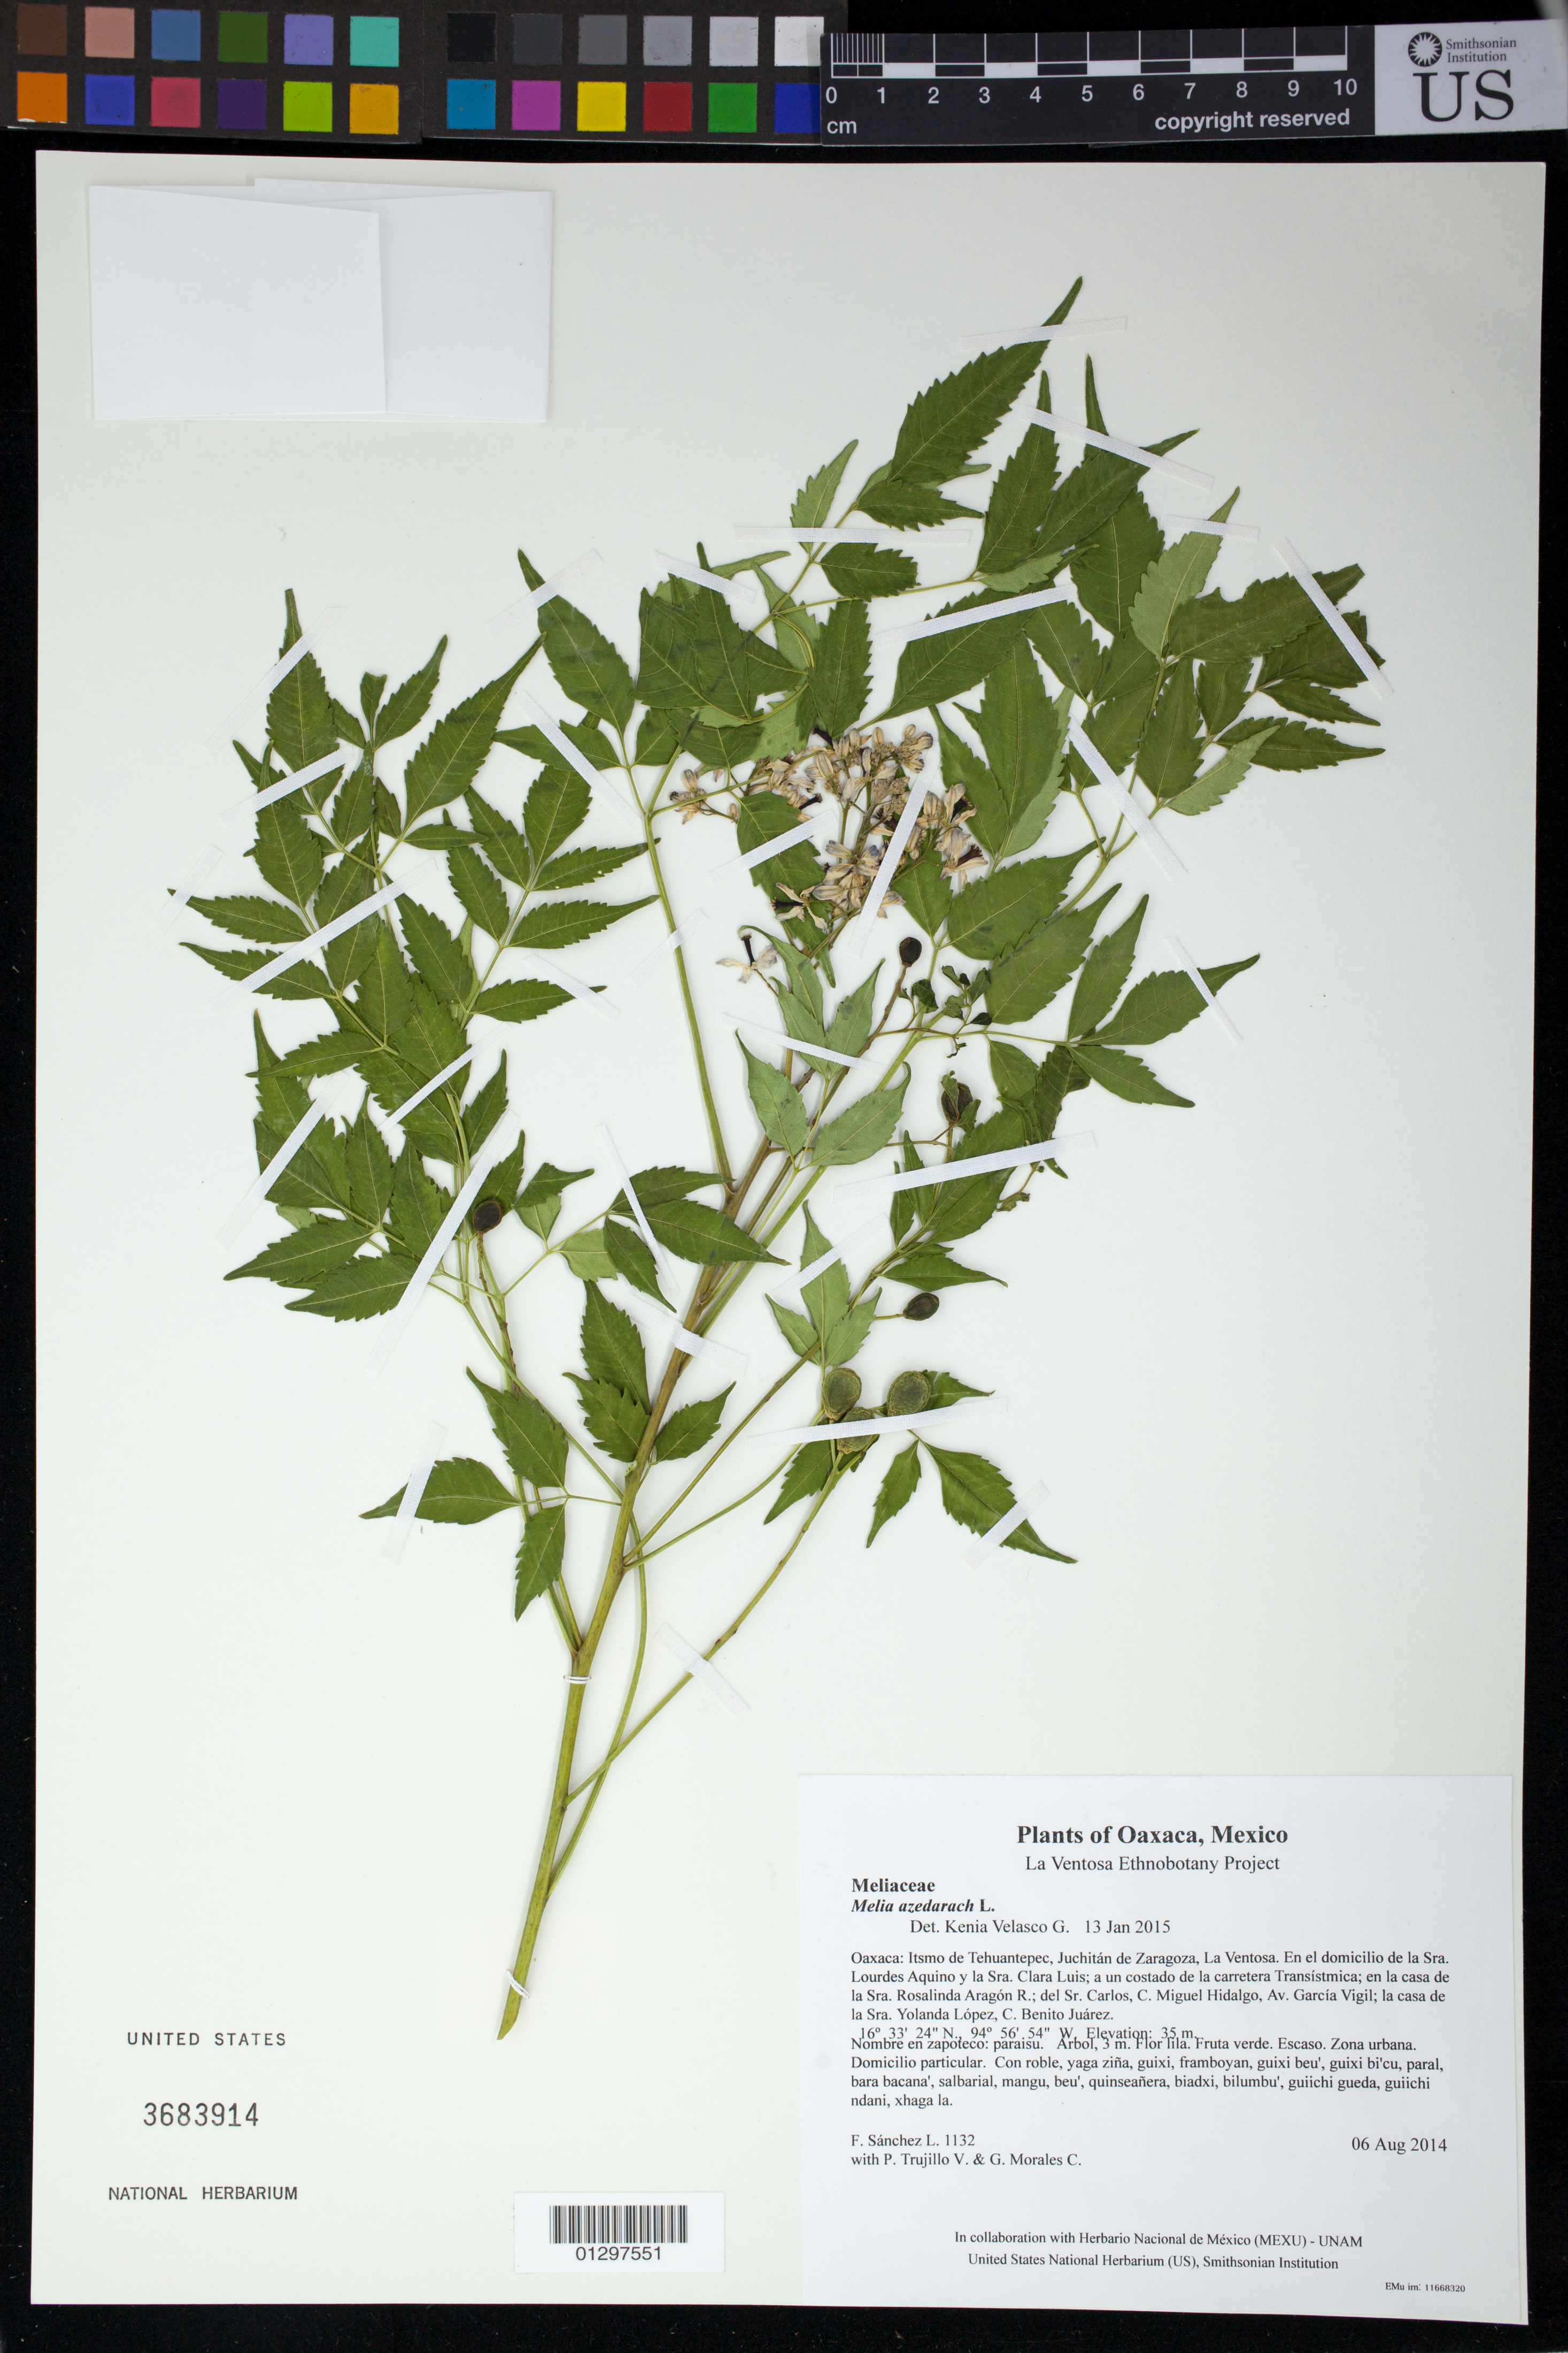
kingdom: Plantae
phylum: Tracheophyta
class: Magnoliopsida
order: Sapindales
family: Meliaceae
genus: Melia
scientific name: Melia azedarach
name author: L.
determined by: Velasco G., Kenia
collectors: F. Sánchez L., P. Trujillo V. & G. Morales C.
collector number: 1132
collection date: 2014-08-06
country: Mexico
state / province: Oaxaca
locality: Itsmo de Tehuantepec, Juchitán de Zaragoza, La Ventosa. En el domicilio de la Sra. Lourdes Aquino y la Sra. Clara Luis; a un costado de la carretera Transístmica; en la casa de la Sra. Rosalinda Aragón R.; del Sr. Carlos, C. Miguel Hidalgo, Av. García Vigil; la casa de la Sra. Yolanda López, C. Benito Juárez.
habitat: Zona urbana. Domicilio particular.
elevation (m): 35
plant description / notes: MEXU, US; Yaga. 3 m. Guie' lila. Cuaananaxhi naga'. Huaxie'.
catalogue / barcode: US 3683914